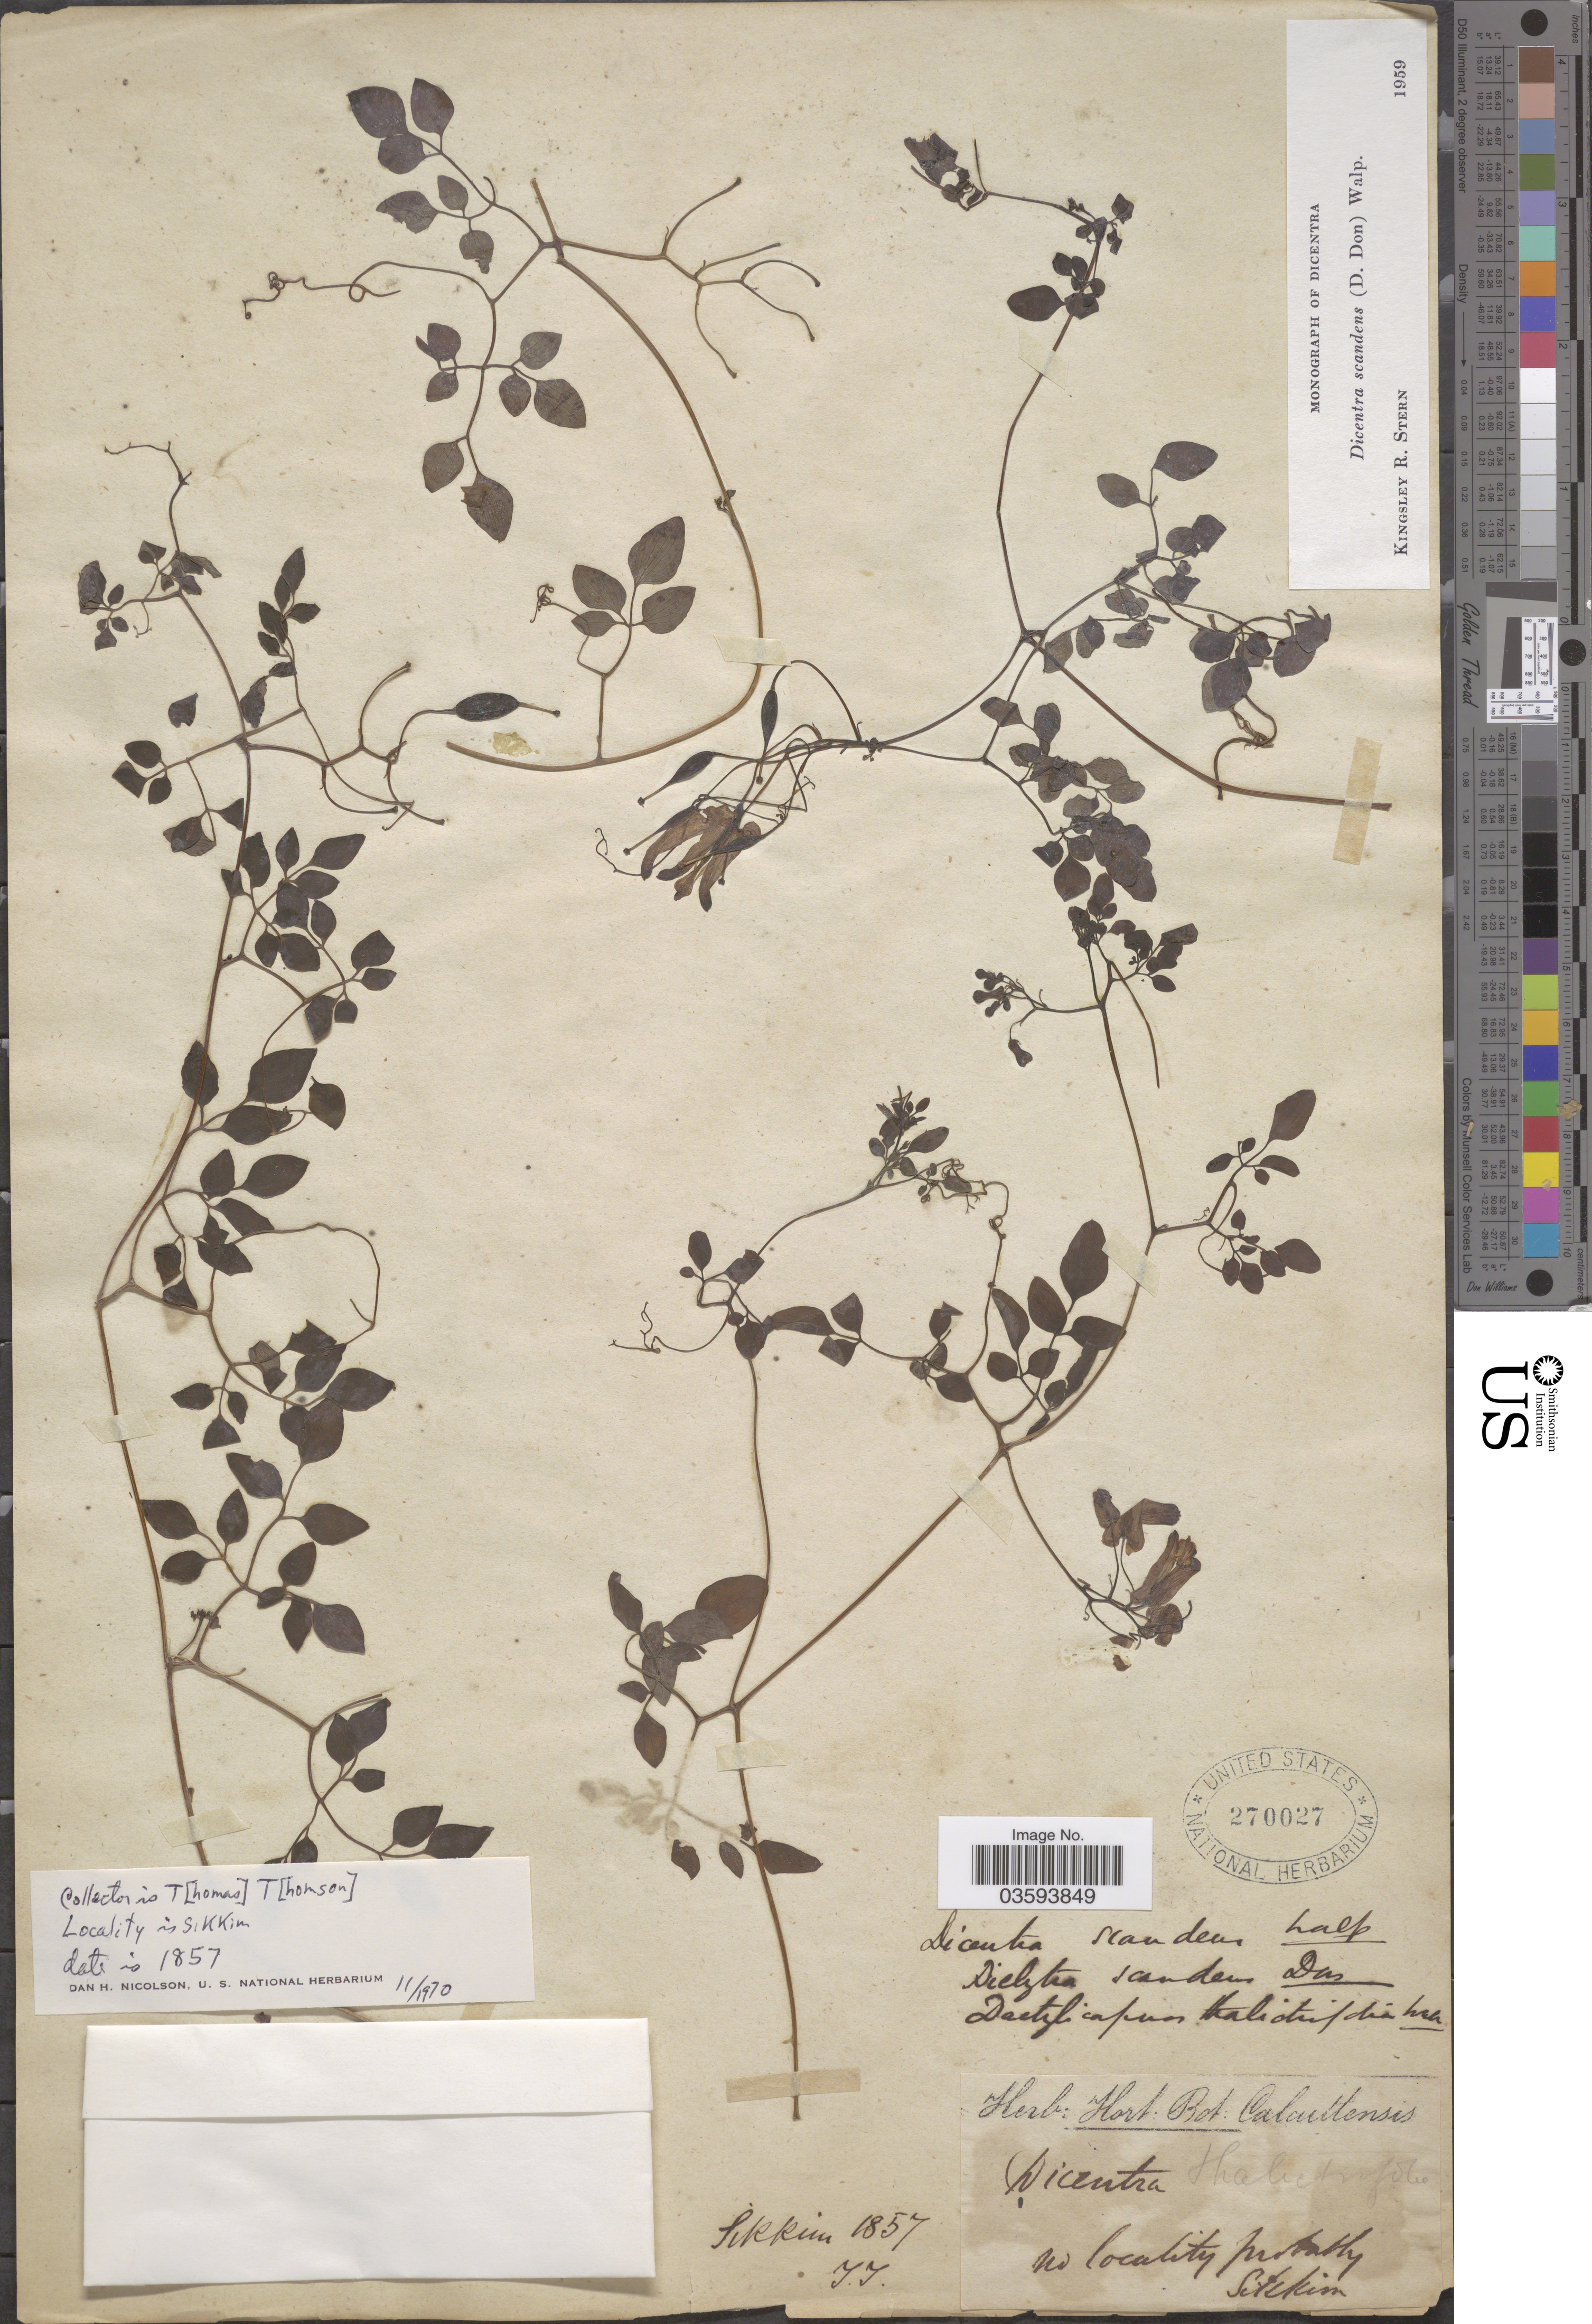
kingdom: Plantae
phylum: Tracheophyta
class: Magnoliopsida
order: Ranunculales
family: Papaveraceae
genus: Dactylicapnos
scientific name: Dactylicapnos scandens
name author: (D. Don) Hutch.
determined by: Strong, M. T., (US), Smithsonian Institution - National Museum of Natural History (UNITED STATES)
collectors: J. J.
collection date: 1857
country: India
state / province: Sikkim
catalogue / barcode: US 270027